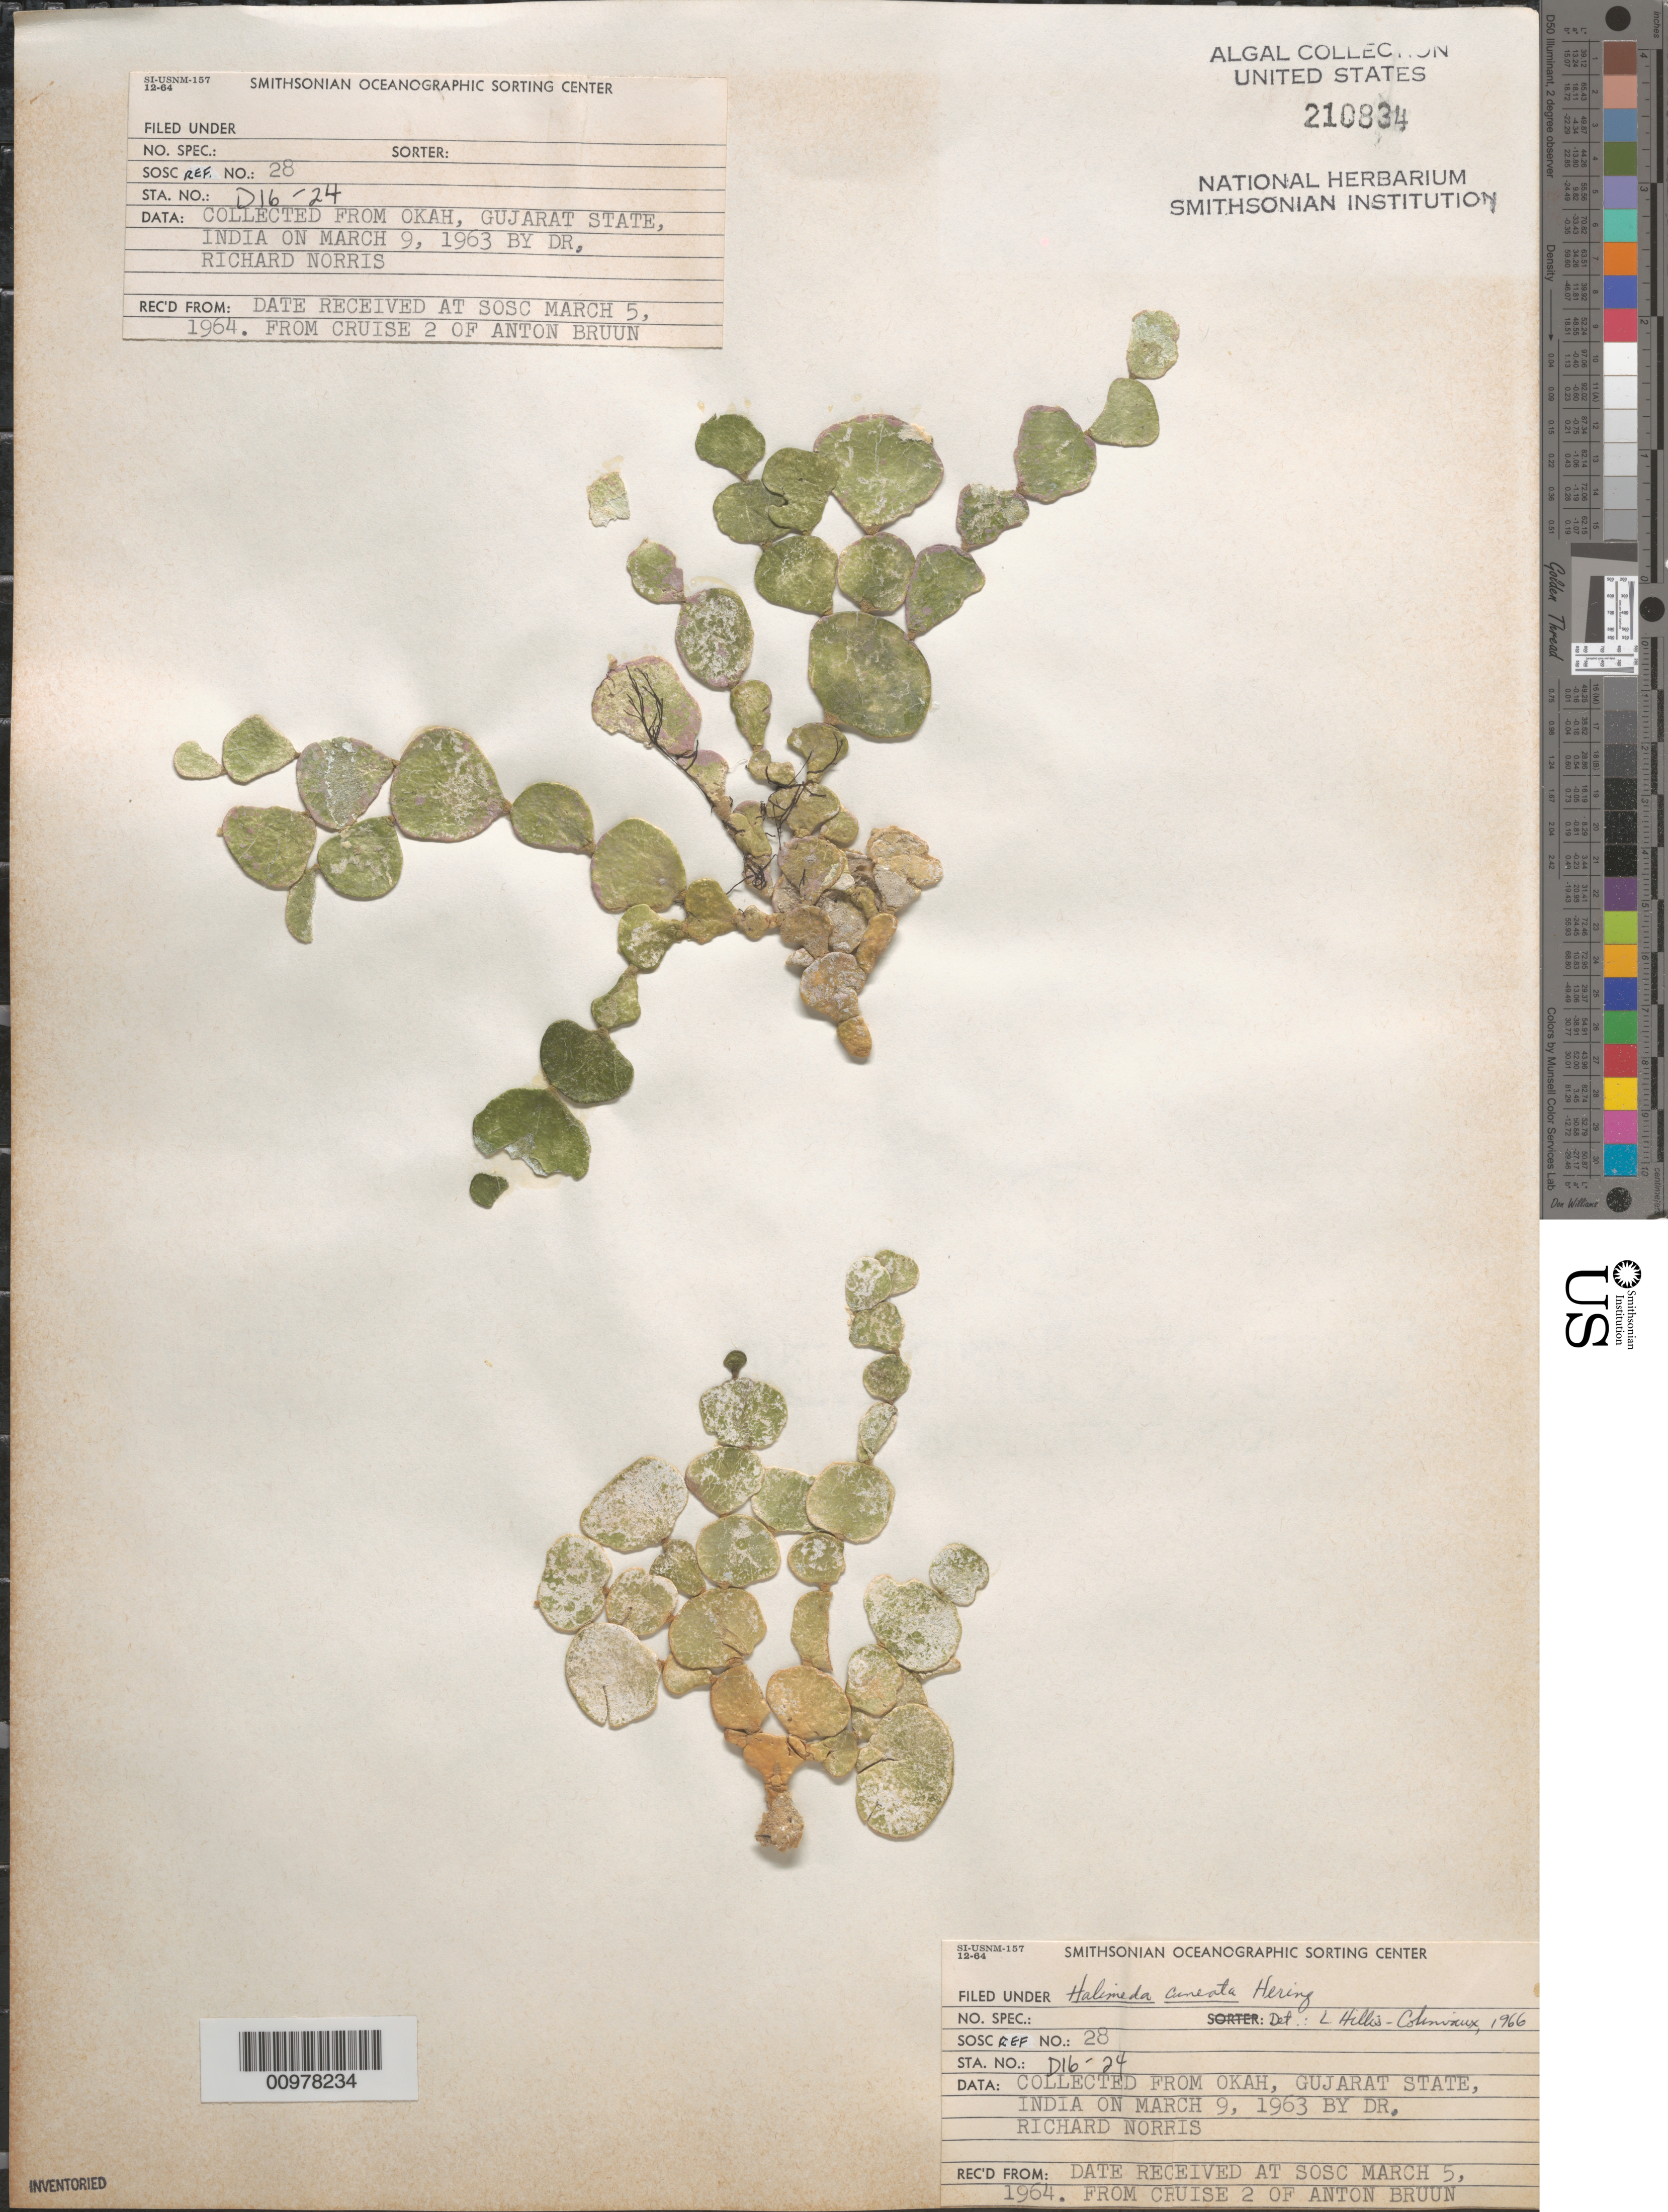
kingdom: Plantae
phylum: Chlorophyta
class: Ulvophyceae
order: Bryopsidales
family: Halimedaceae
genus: Halimeda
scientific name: Halimeda cuneata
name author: Hering in Krauss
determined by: Hillis-Colinvaux, L.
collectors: R. E. Norris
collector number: D16-24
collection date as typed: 09 Mar 1963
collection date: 1963-03-09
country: India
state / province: Gujarat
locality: Okah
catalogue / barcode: US 210834